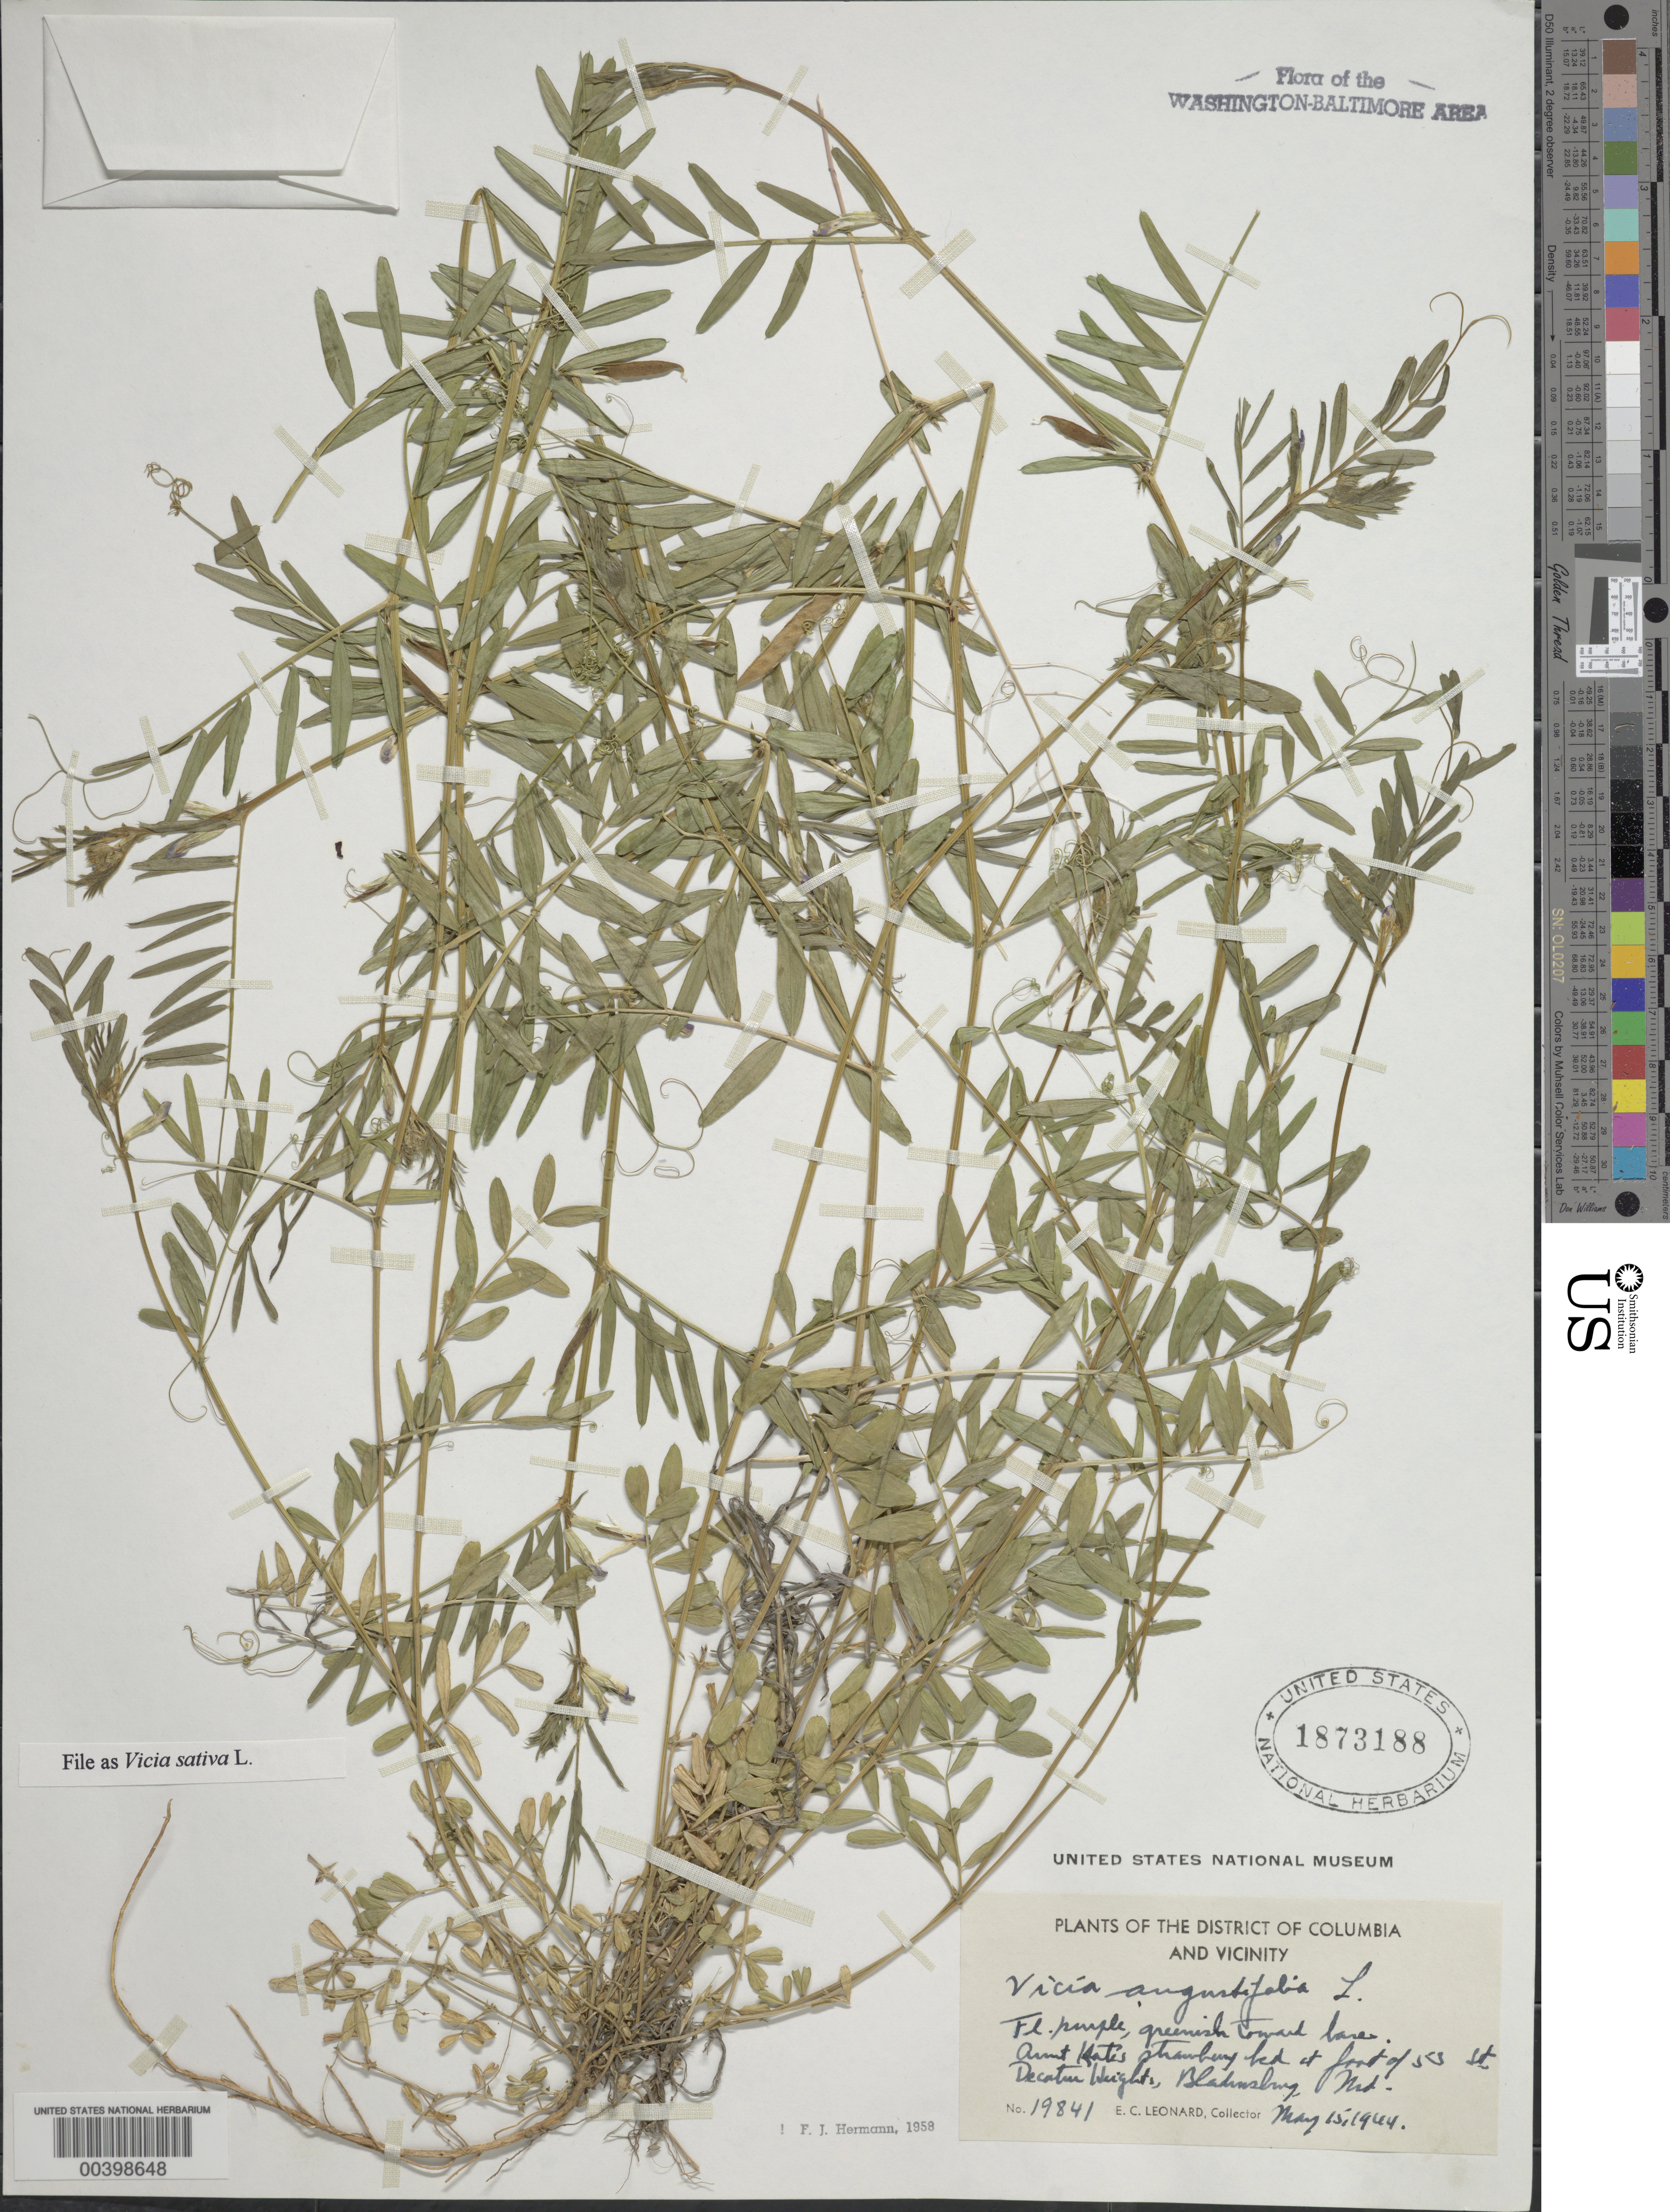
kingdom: Plantae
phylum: Tracheophyta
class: Magnoliopsida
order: Fabales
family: Fabaceae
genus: Vicia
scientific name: Vicia sativa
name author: L.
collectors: E. C. Leonard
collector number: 19841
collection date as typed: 15 May 1944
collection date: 1944-05-15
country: United States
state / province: Maryland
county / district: Prince George's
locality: Decatur Heights, Bladensburg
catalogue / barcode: US 1873188